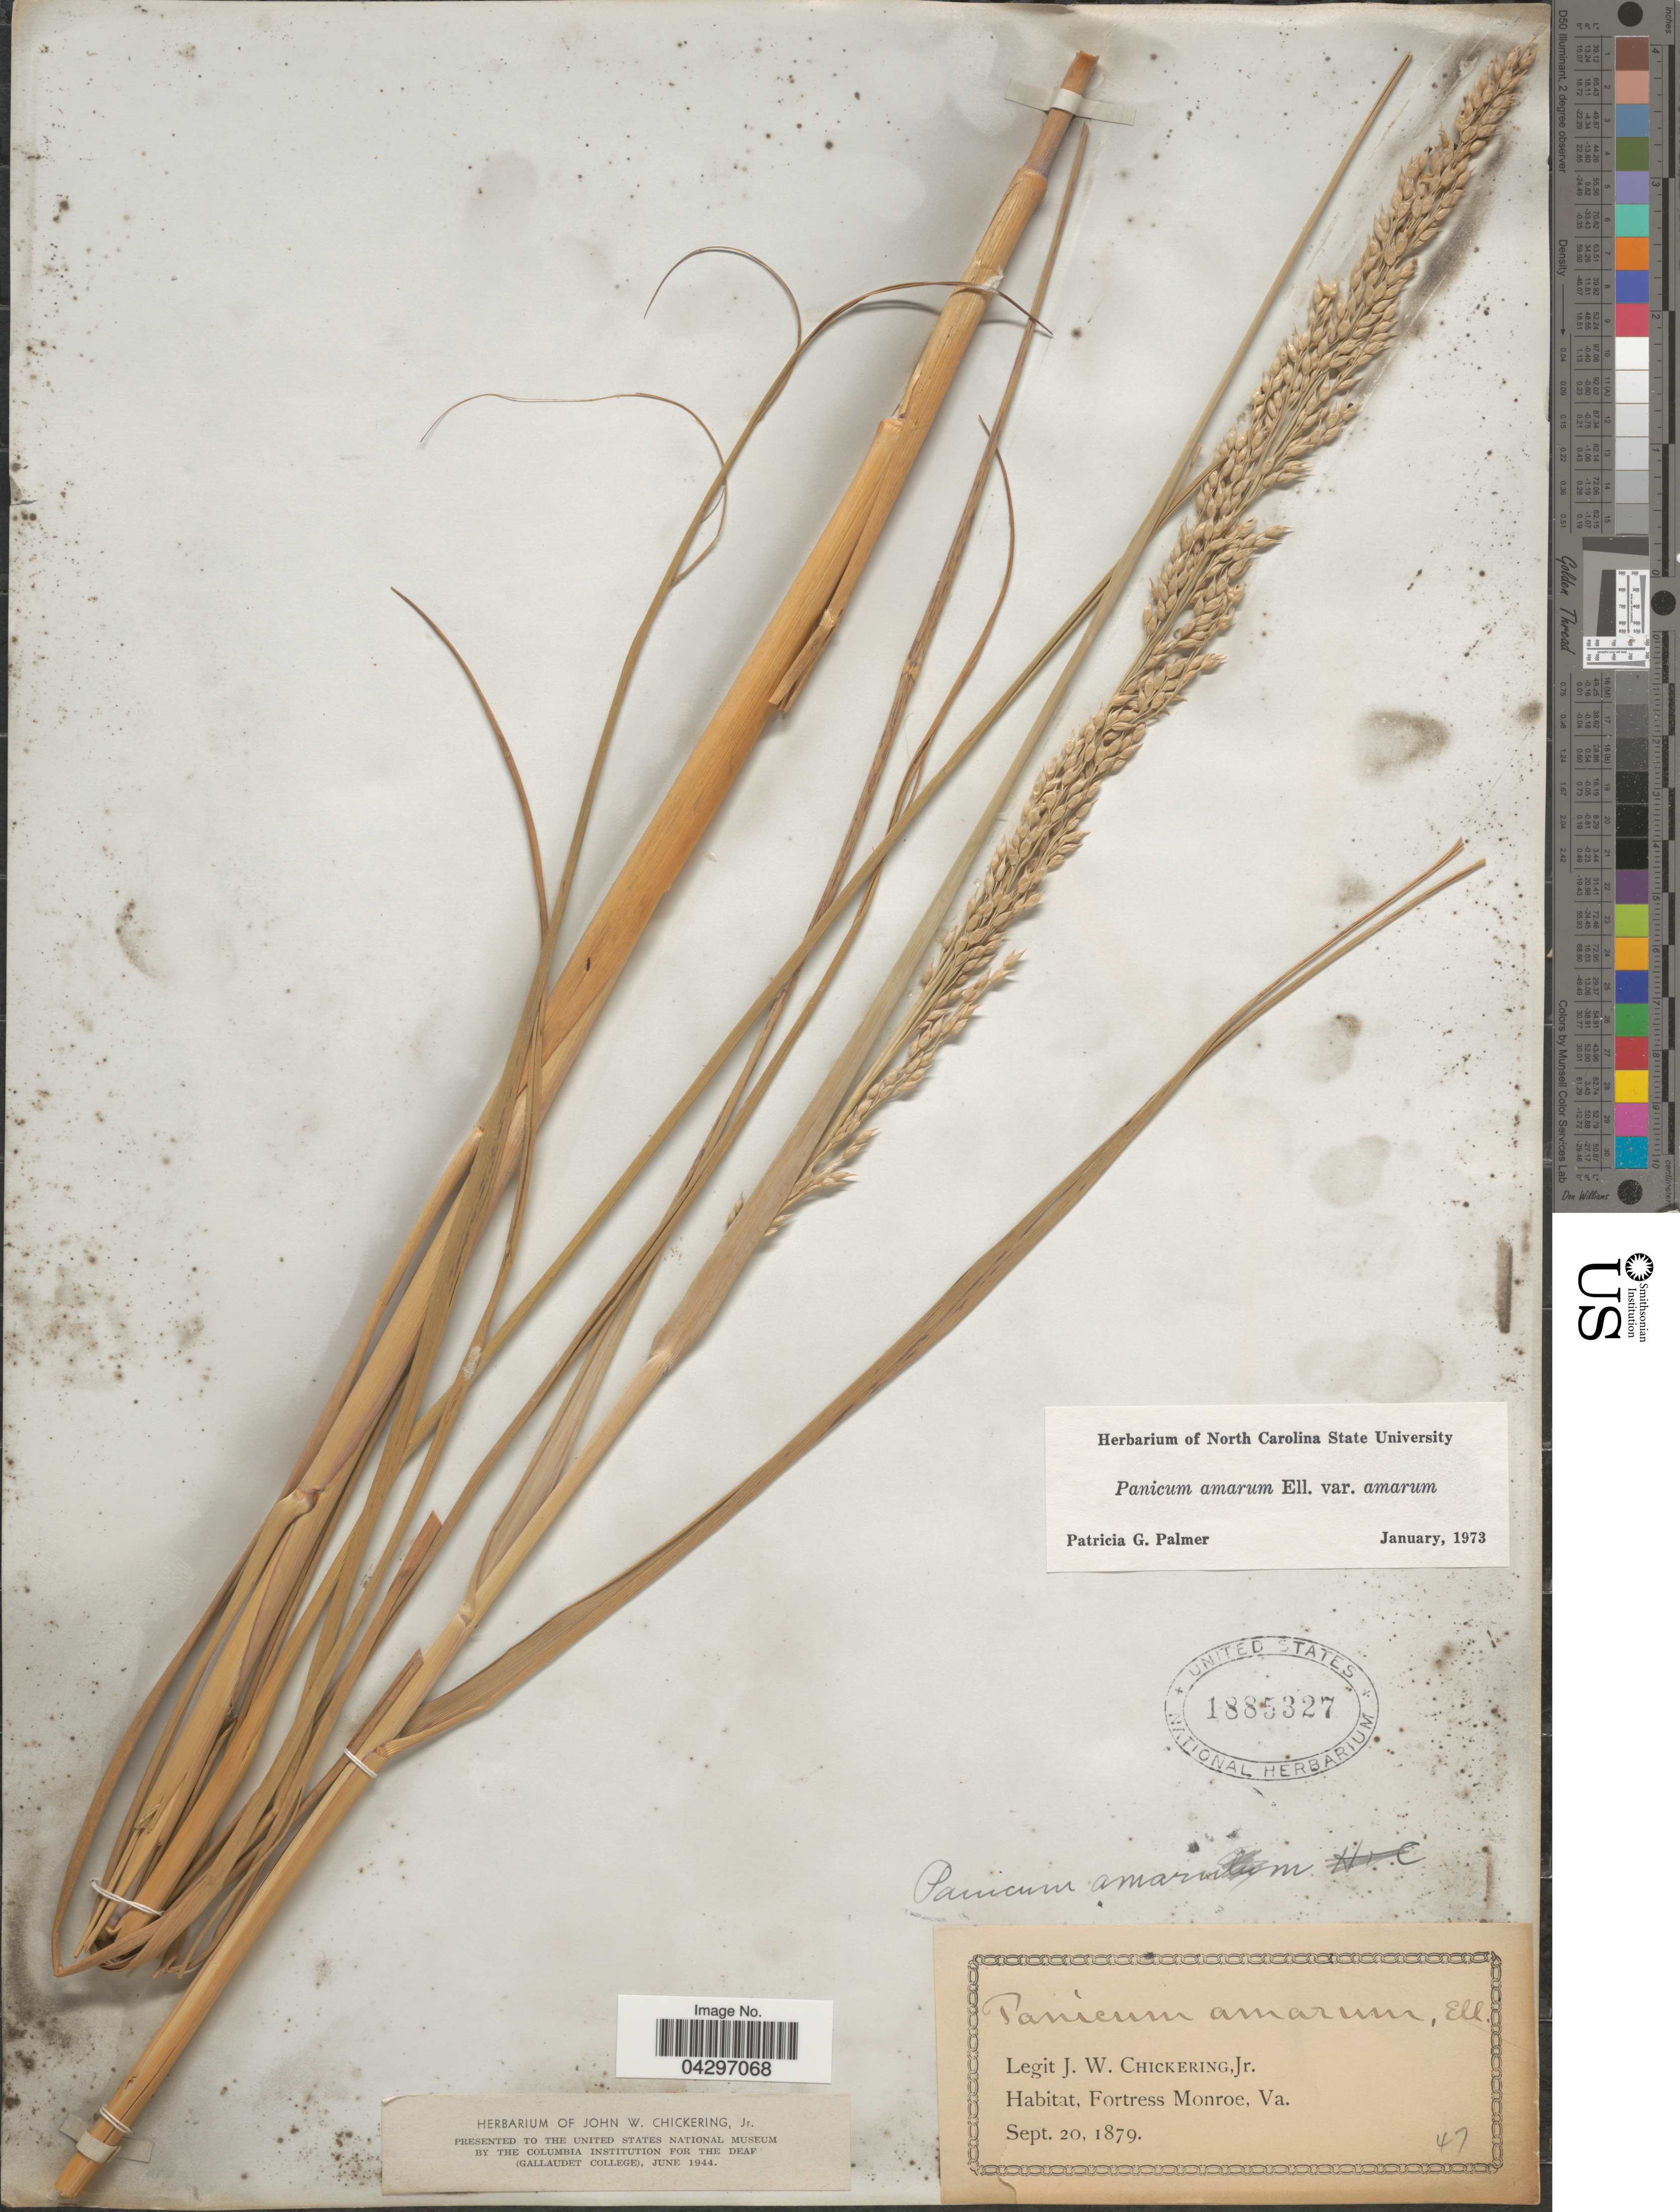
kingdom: Plantae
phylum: Tracheophyta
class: Liliopsida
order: Poales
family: Poaceae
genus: Panicum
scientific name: Panicum amarum var. amarulum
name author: (Hitchc. & Chase) Freckmann & Lelong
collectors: J. W. Chickering Jr.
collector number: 47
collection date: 1879-09-20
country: United States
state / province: Virginia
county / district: City of Hampton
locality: Fortress Monroe.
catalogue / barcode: US 1885327